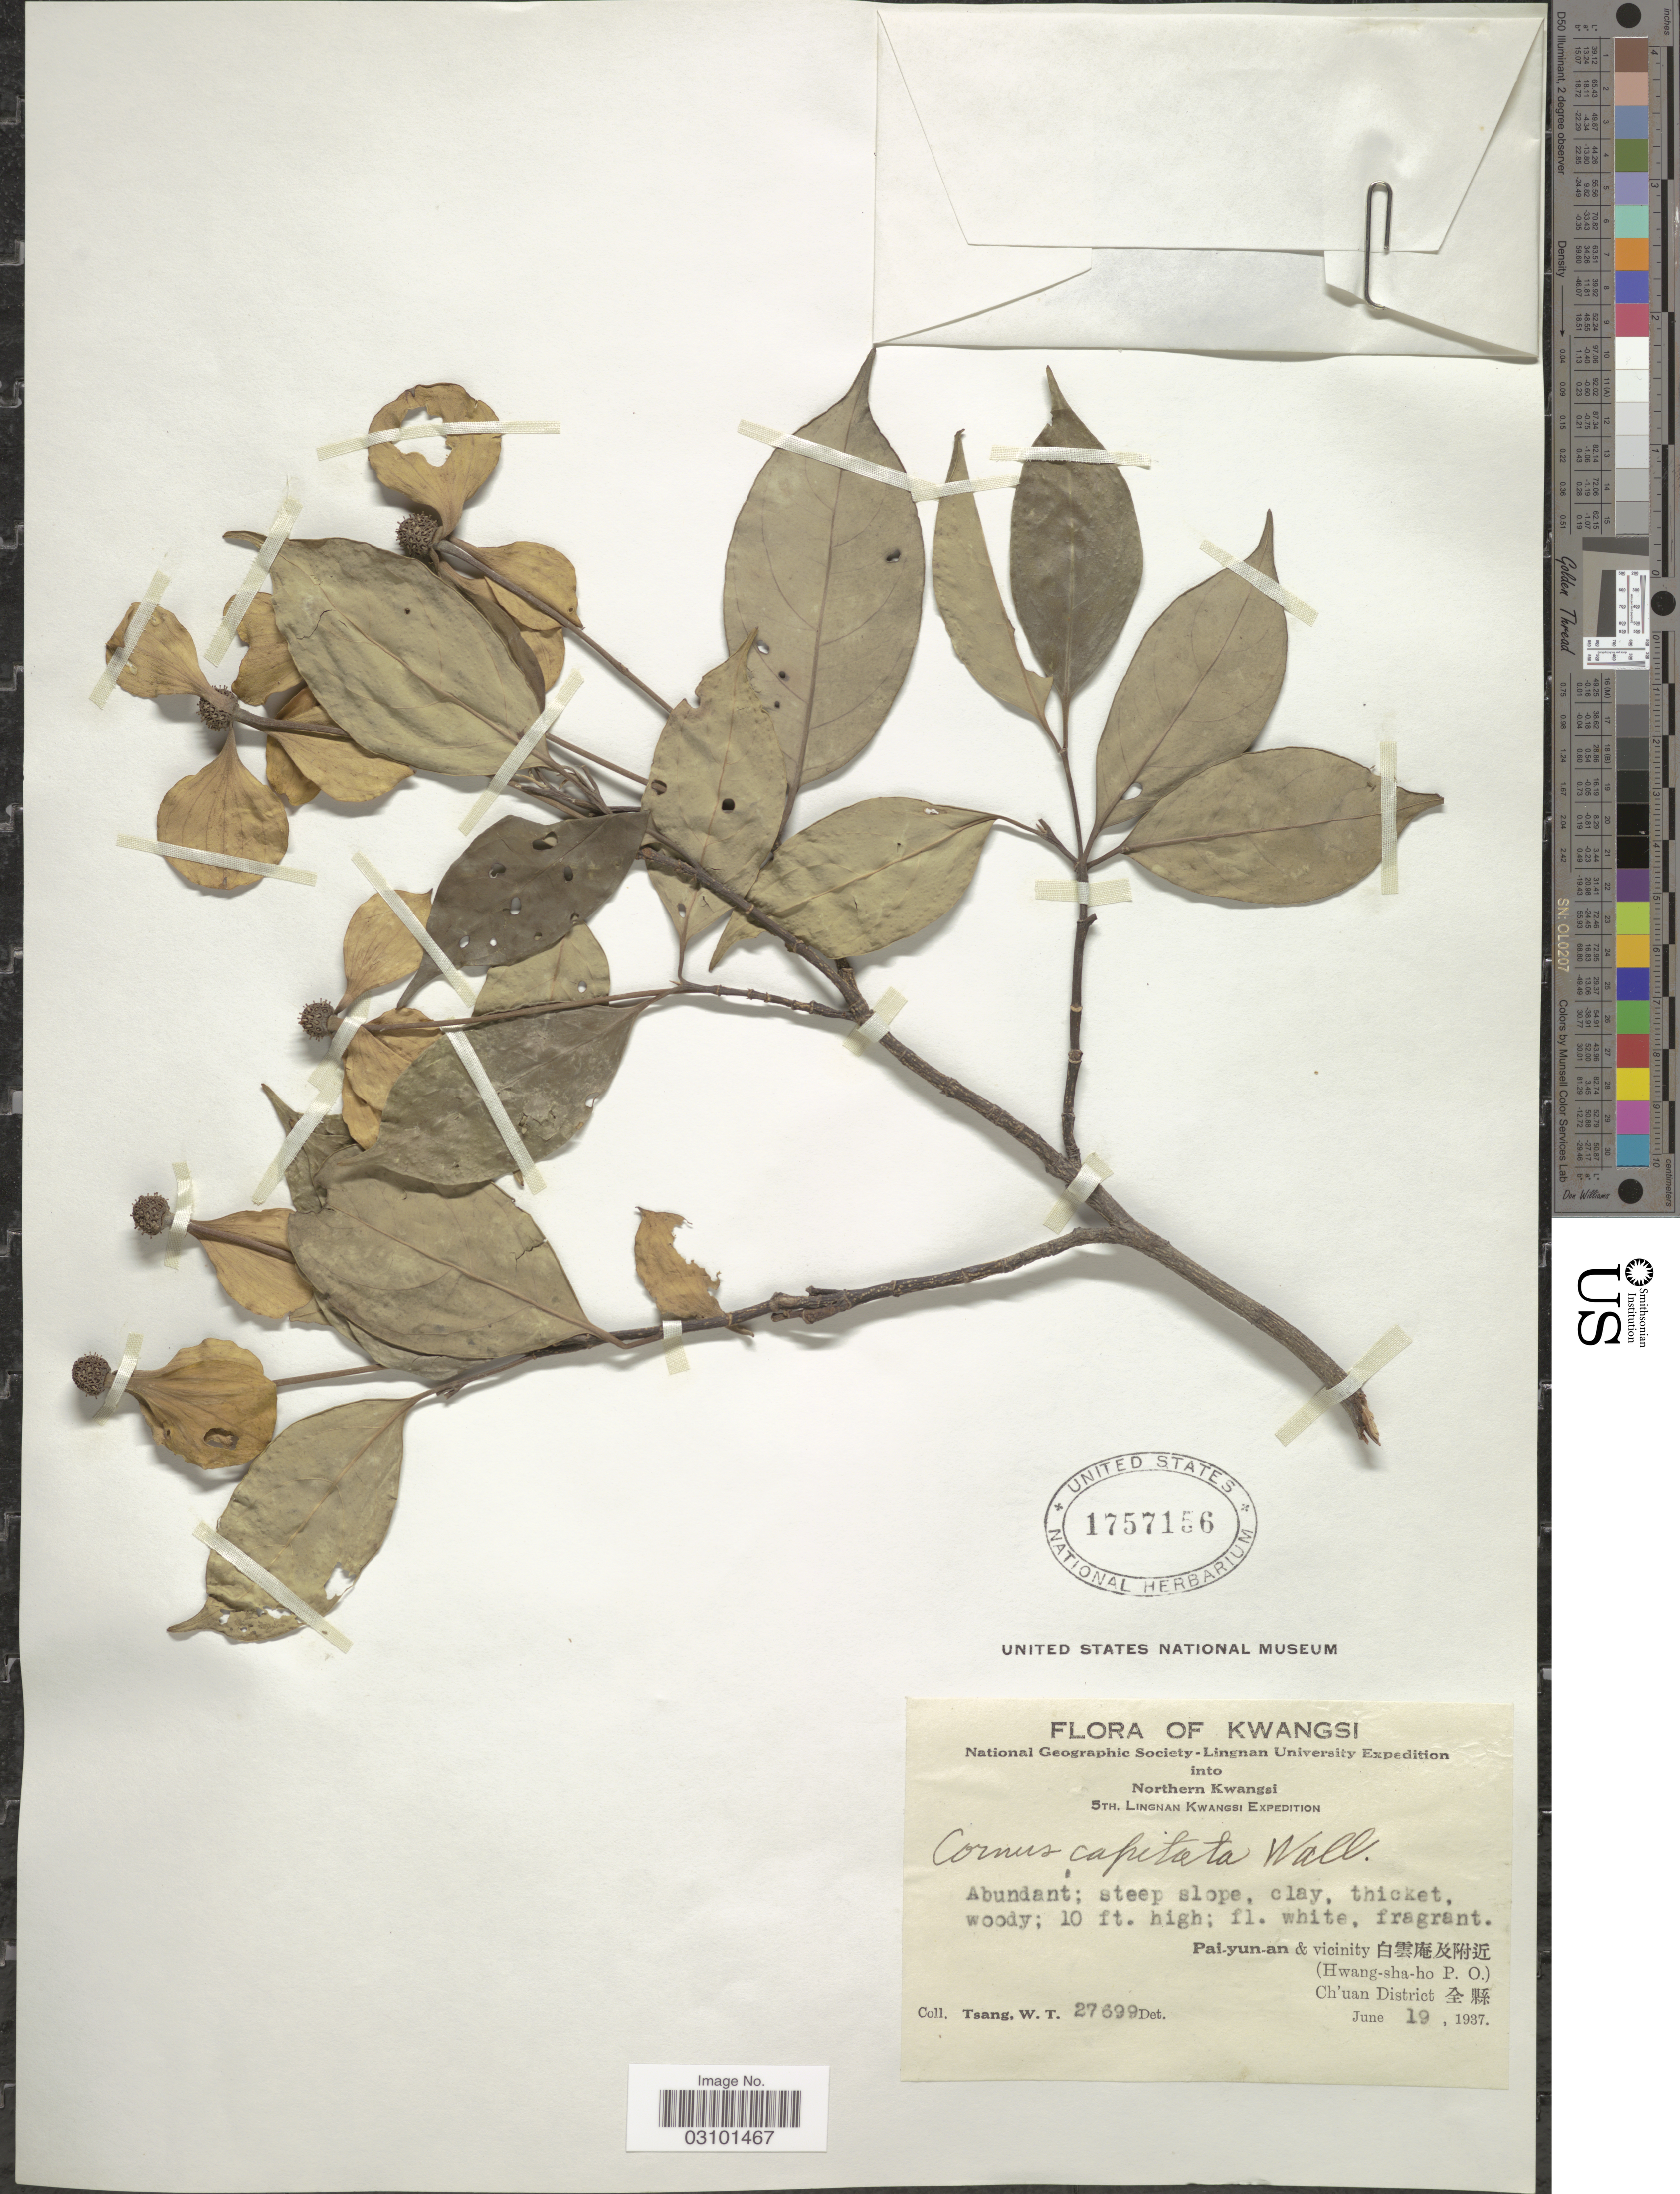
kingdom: Plantae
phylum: Tracheophyta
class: Magnoliopsida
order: Cornales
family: Cornaceae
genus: Cornus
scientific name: Cornus capitata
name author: Wall.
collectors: W. T. Tsang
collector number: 27699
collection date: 1937-06-19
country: China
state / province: Guangxi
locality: Kwangsi. Northern Kwangsi. Pai-yun-an & vicinity (Hwang-sha-ho P.O.) Chu'uan District.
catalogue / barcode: US 1757156